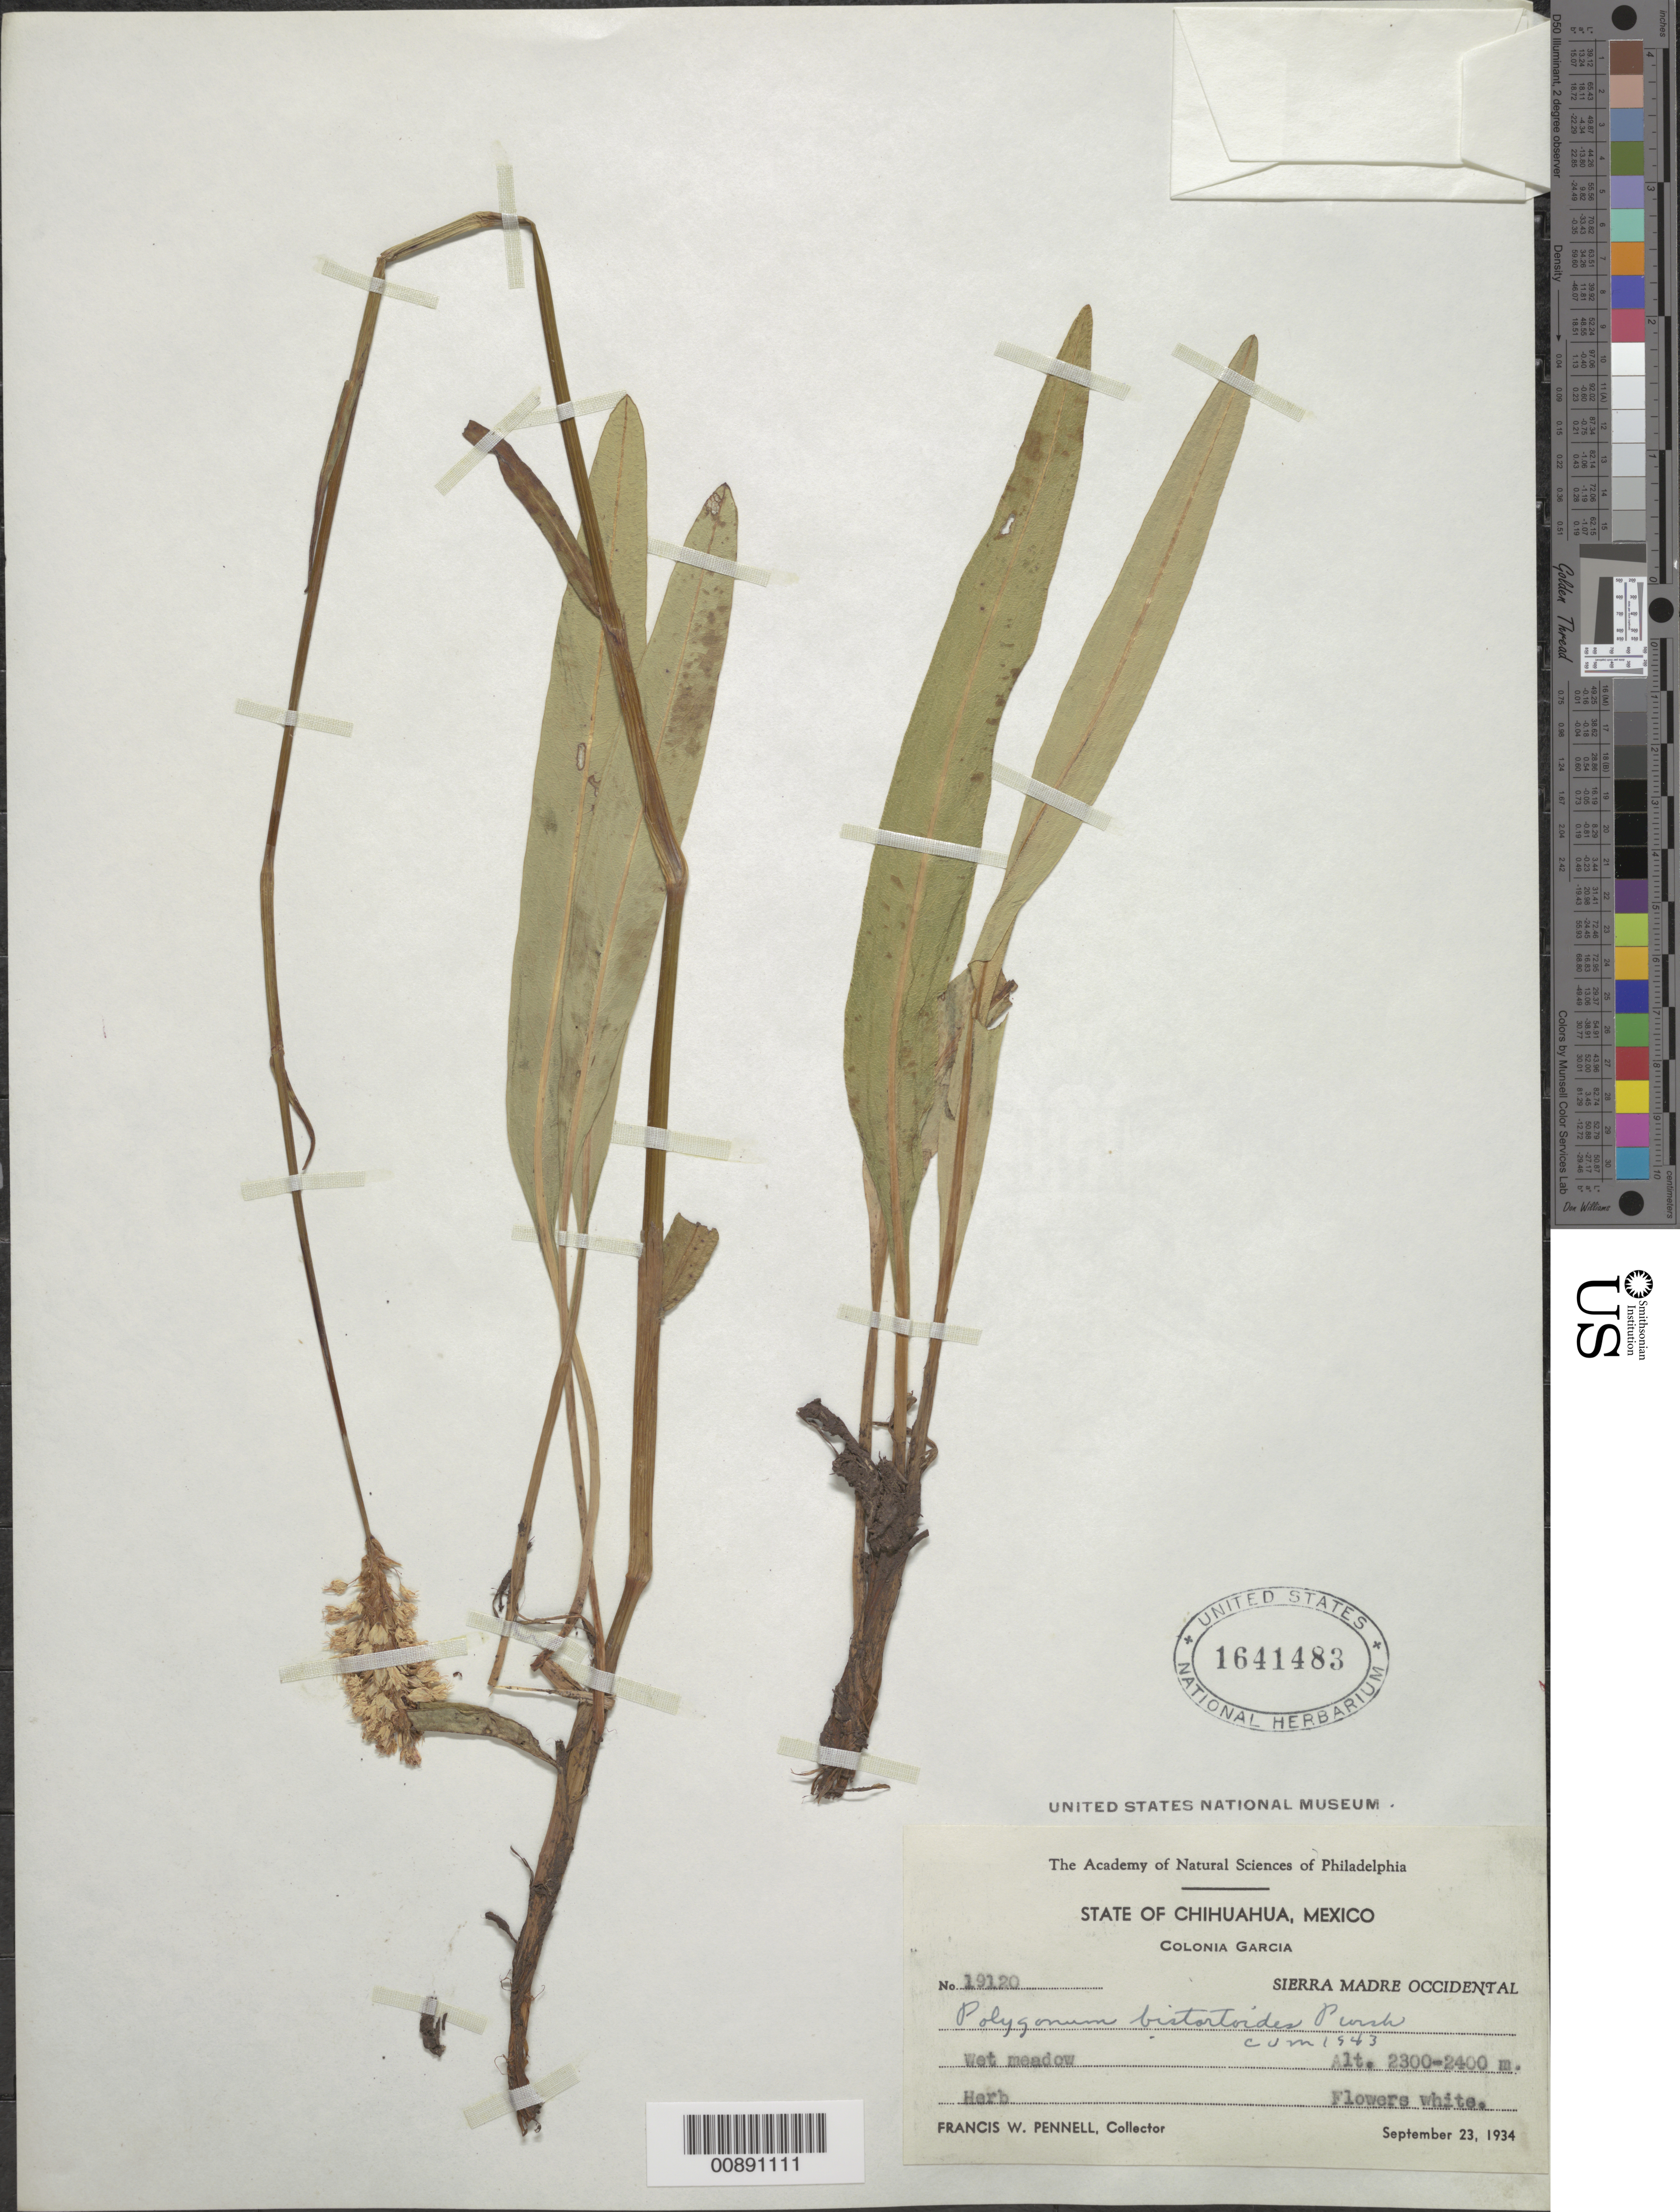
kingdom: Plantae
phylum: Tracheophyta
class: Magnoliopsida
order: Caryophyllales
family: Polygonaceae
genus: Bistorta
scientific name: Bistorta bistortoides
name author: (Pursh) Small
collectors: F. W. Pennell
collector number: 18120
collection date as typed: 23 Sep 1934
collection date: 1934-09-23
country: Mexico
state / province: Chihuahua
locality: Colonia García. Sierra Madre Occidental, Chihuahua.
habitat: Wet meadow.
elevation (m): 2400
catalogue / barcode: US 1641483